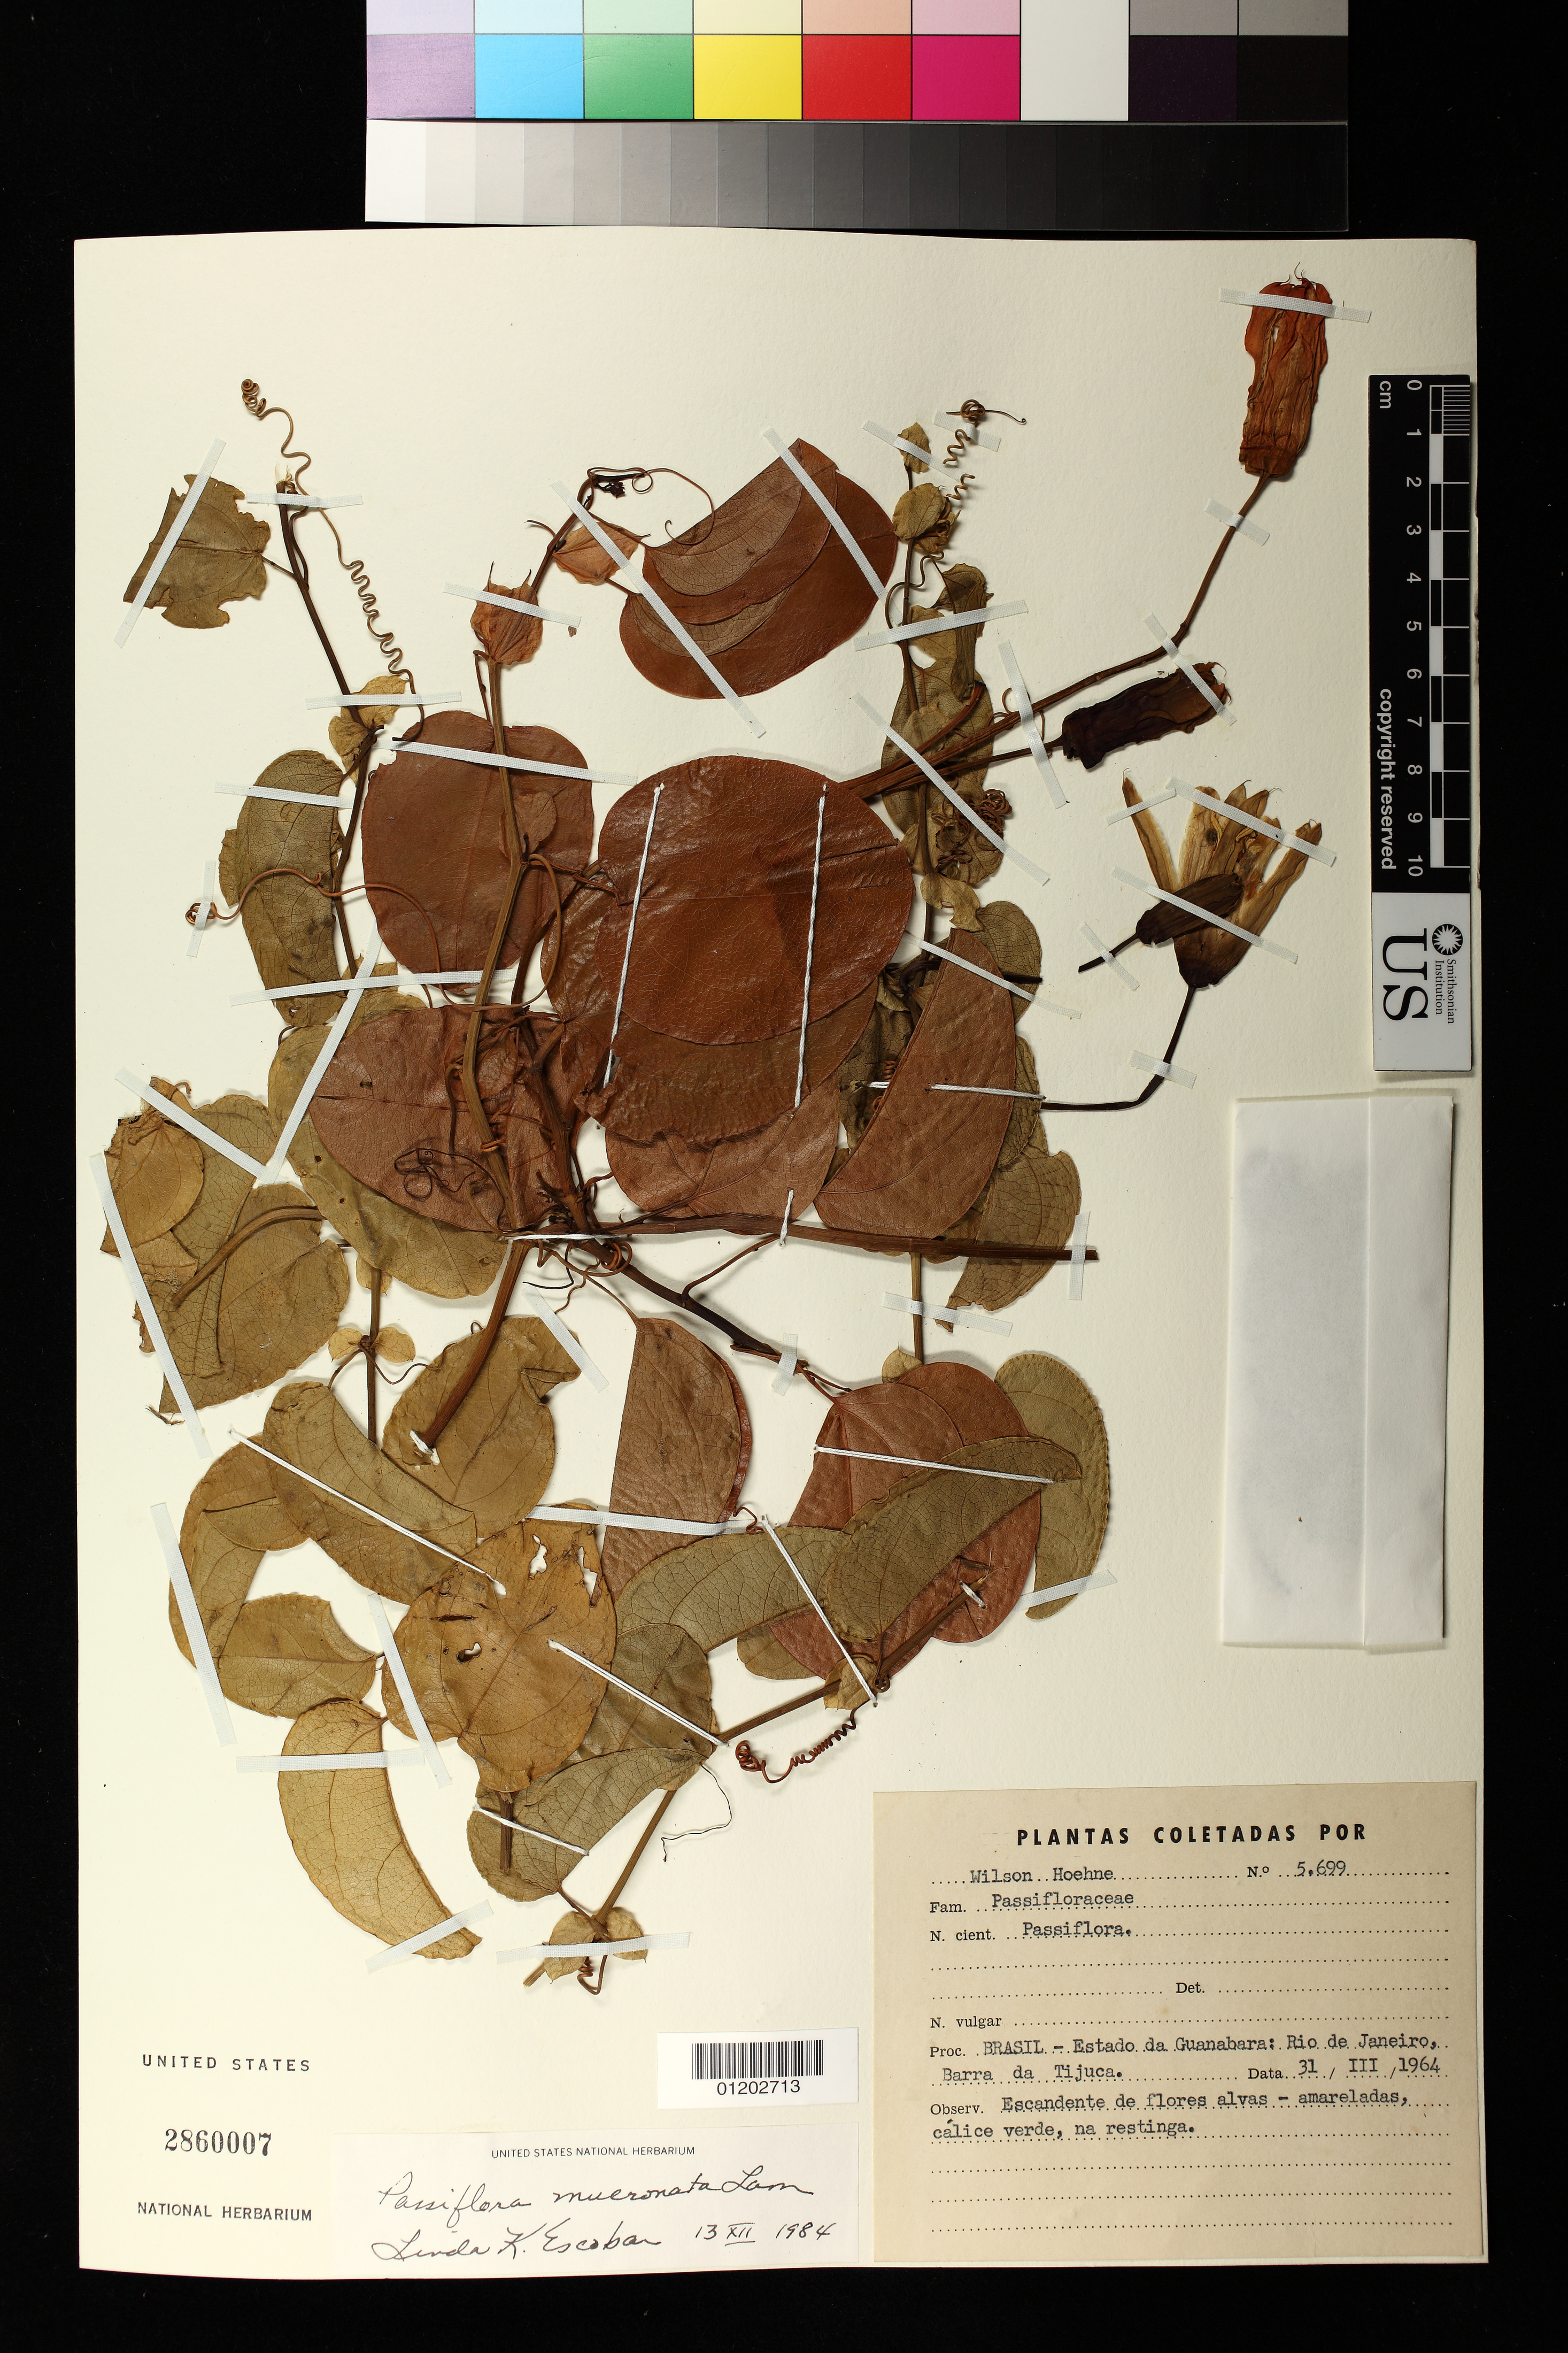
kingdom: Plantae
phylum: Tracheophyta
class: Magnoliopsida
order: Malpighiales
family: Passifloraceae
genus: Passiflora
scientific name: Passiflora mucronata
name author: Sessé & Moc.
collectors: W. Hoehne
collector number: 5699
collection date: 1964-03-31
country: Brazil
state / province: Rio de Janeiro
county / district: Barra da Tijuca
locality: scandent (climbing) mauve flowers along the beach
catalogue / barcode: US 2860007